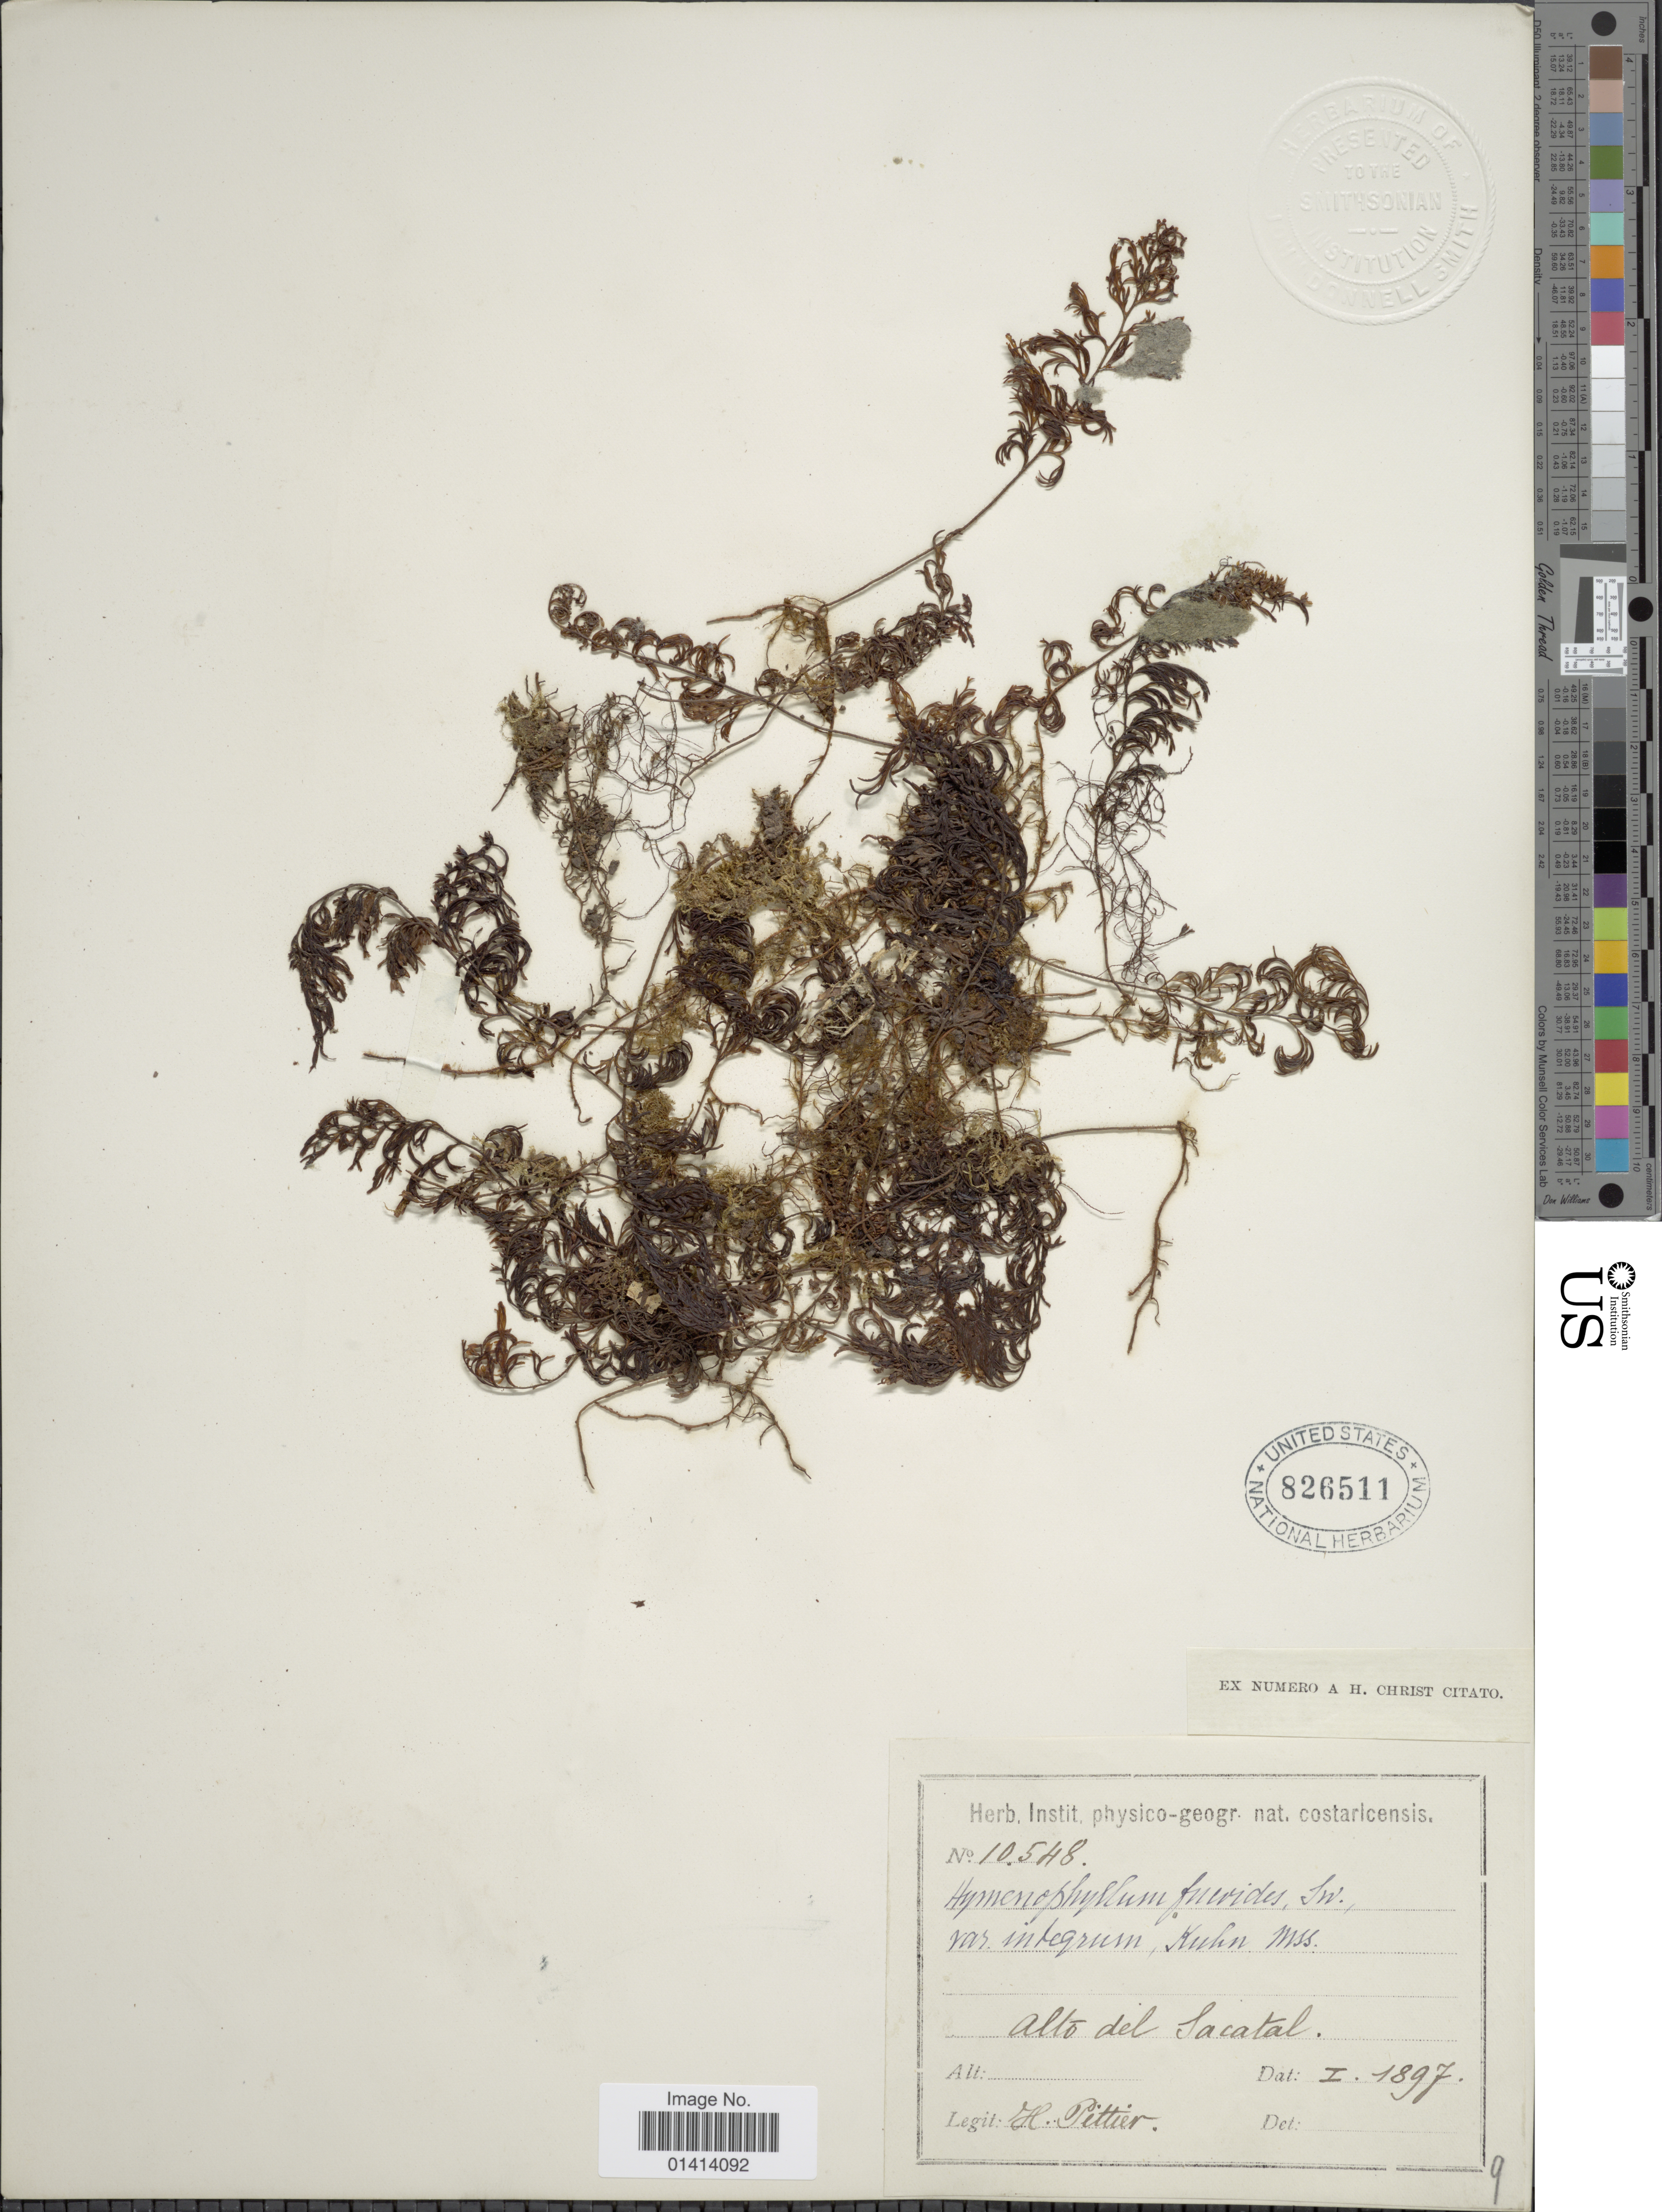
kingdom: Plantae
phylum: Tracheophyta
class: Polypodiopsida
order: Hymenophyllales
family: Hymenophyllaceae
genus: Hymenophyllum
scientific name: Hymenophyllum fucoides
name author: (Sw.) Sw.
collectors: H. F. Pittier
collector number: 10548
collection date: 1897-01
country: Costa Rica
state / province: San José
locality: Alto del Zacatal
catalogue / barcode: US 826511